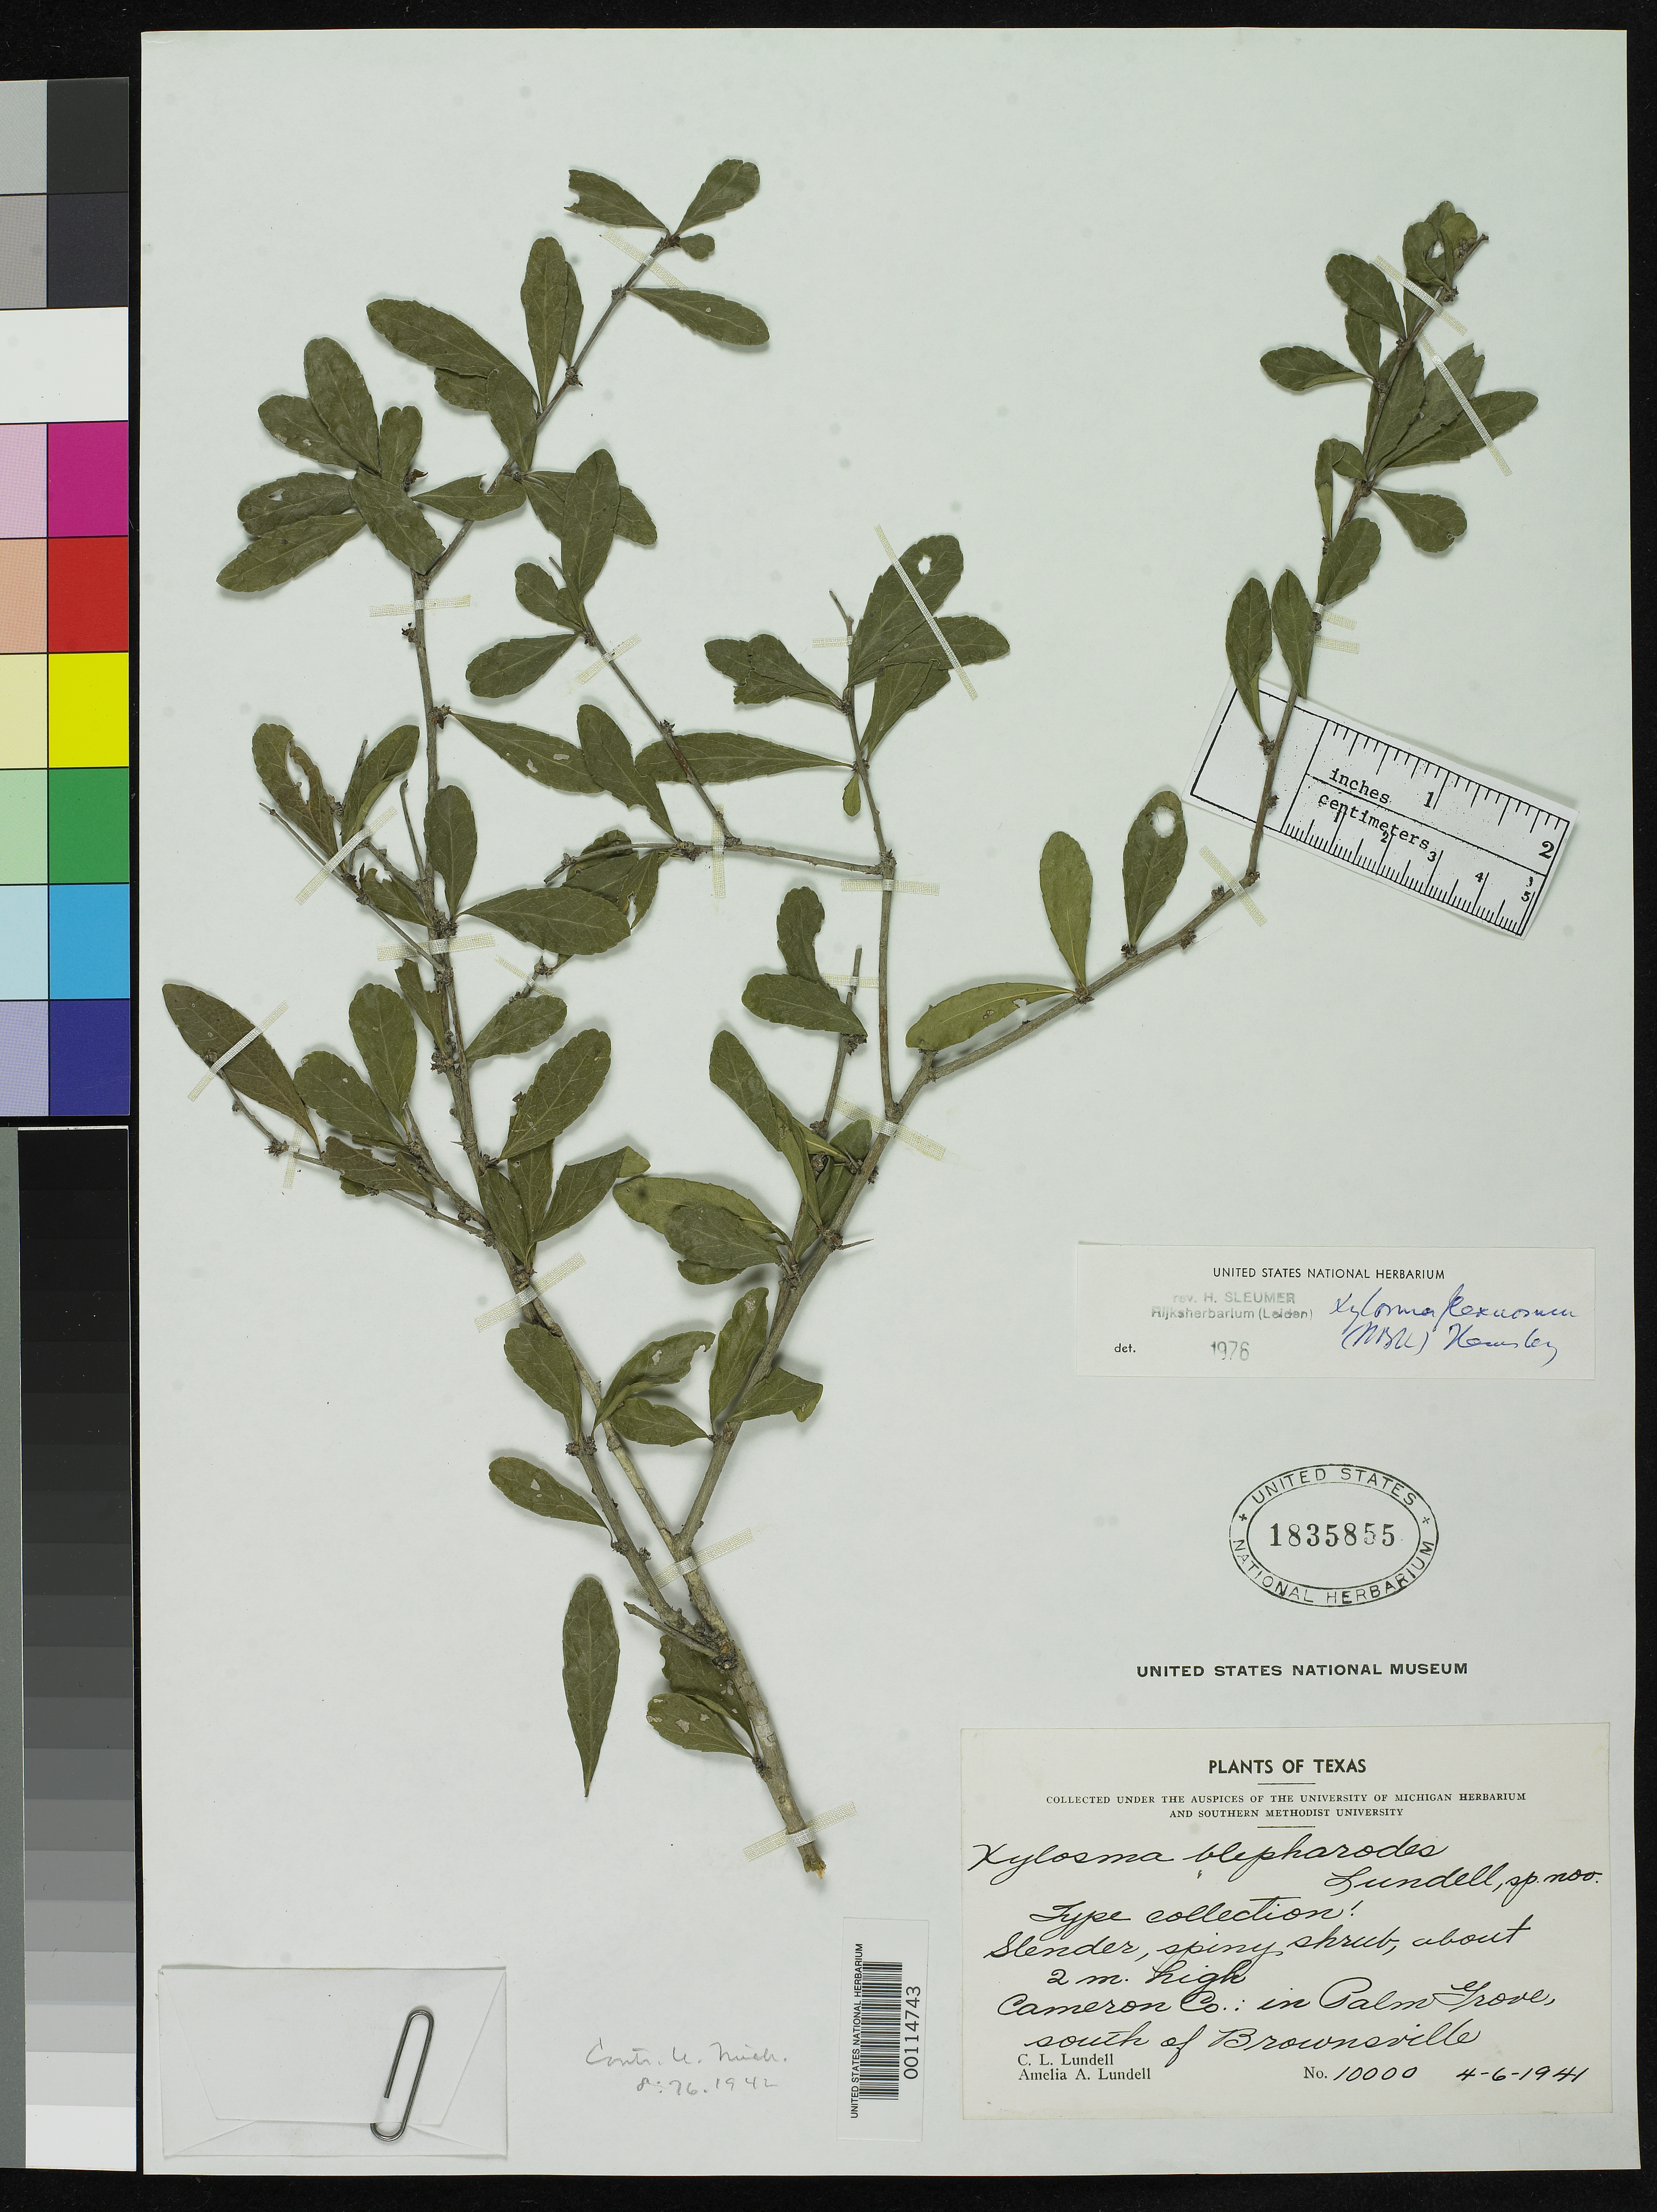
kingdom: Plantae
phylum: Tracheophyta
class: Magnoliopsida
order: Malpighiales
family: Salicaceae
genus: Xylosma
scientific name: Xylosma blepharodes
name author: Lundell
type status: Isotype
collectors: C. L. Lundell & A. A. Lundell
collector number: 10000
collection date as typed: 04 Jun 1941 or 06 Apr 1941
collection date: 1941-04-06 or 1941-06-04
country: United States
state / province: Texas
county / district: Cameron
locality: Palm grove, S of Brownsville.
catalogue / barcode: US 1835855